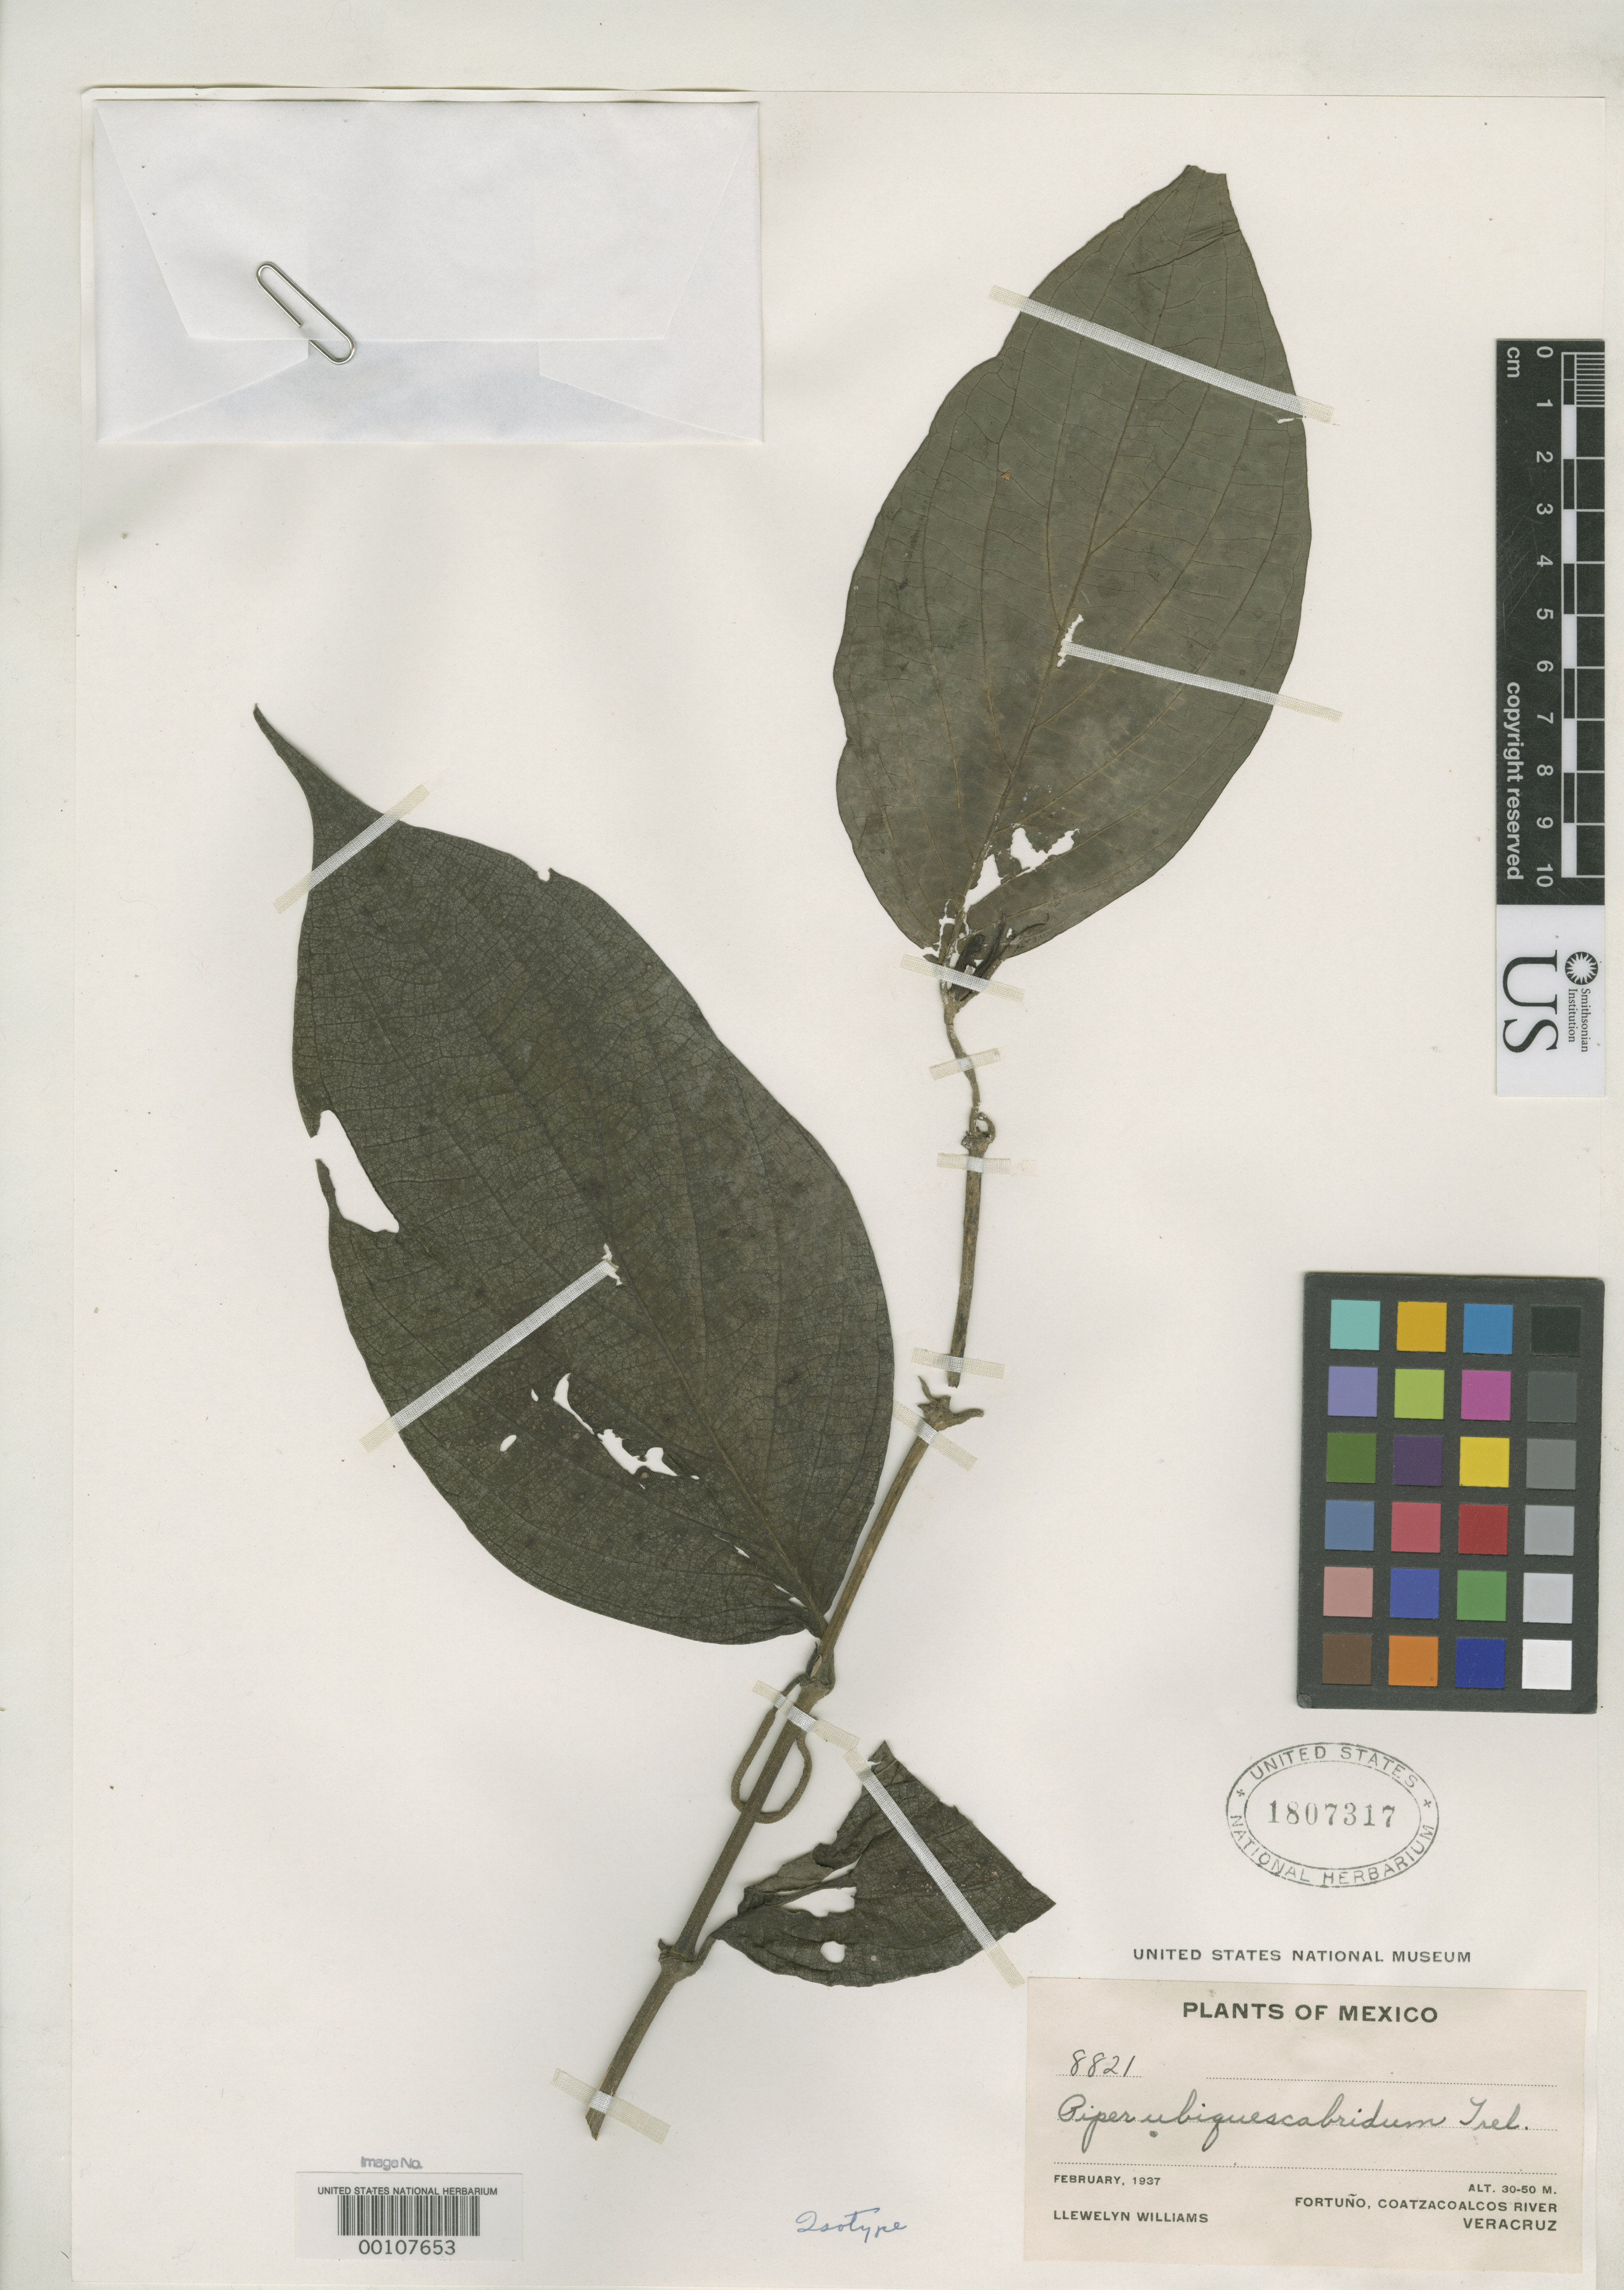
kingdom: Plantae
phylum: Tracheophyta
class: Magnoliopsida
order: Piperales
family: Piperaceae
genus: Piper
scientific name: Piper ubiguescabridum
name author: Trel. in Standl.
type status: Isotype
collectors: Ll. Williams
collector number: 8821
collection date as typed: Feb 1937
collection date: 1937-02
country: Mexico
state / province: Veracruz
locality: Fortuno, Coatzacoalcos River.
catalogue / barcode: US 1807317